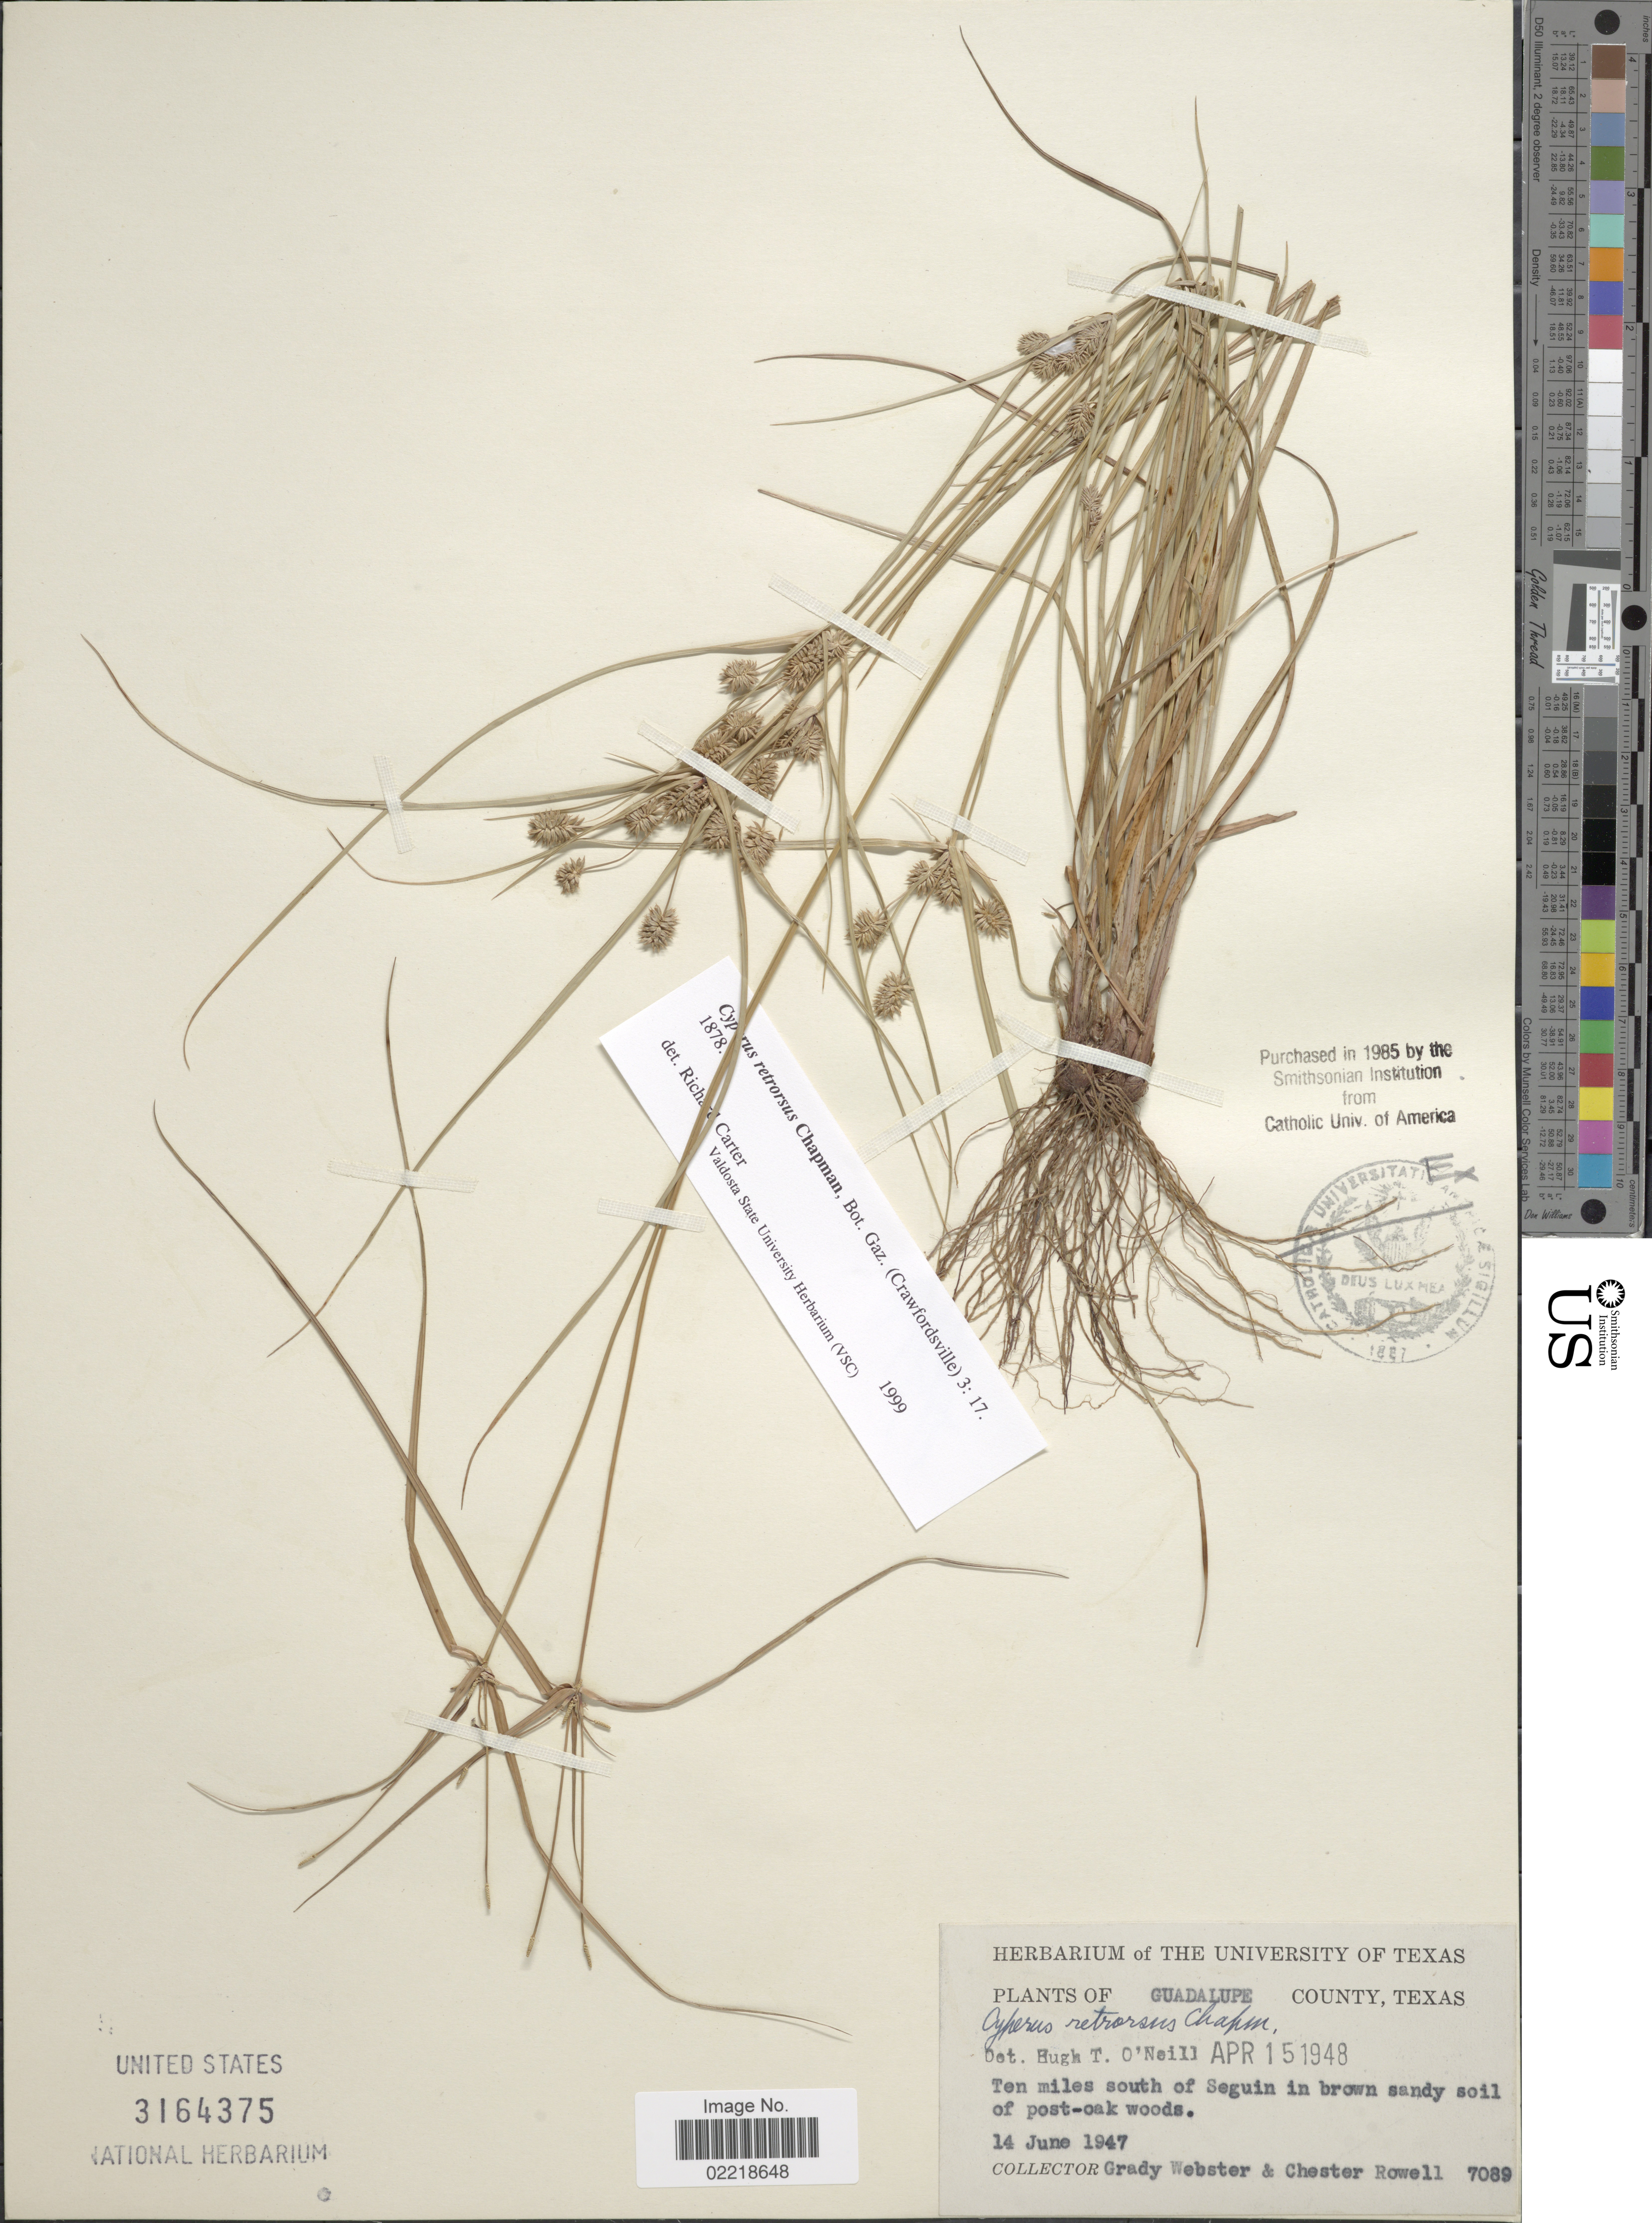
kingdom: Plantae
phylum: Tracheophyta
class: Liliopsida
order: Poales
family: Cyperaceae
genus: Cyperus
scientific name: Cyperus retrorsus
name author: Chapm.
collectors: G. L. Webster & C. M. Rowell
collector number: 70898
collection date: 1947-06-14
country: United States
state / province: Texas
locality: Guadalupe County. Ten miles south of Seguin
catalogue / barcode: US 3164375